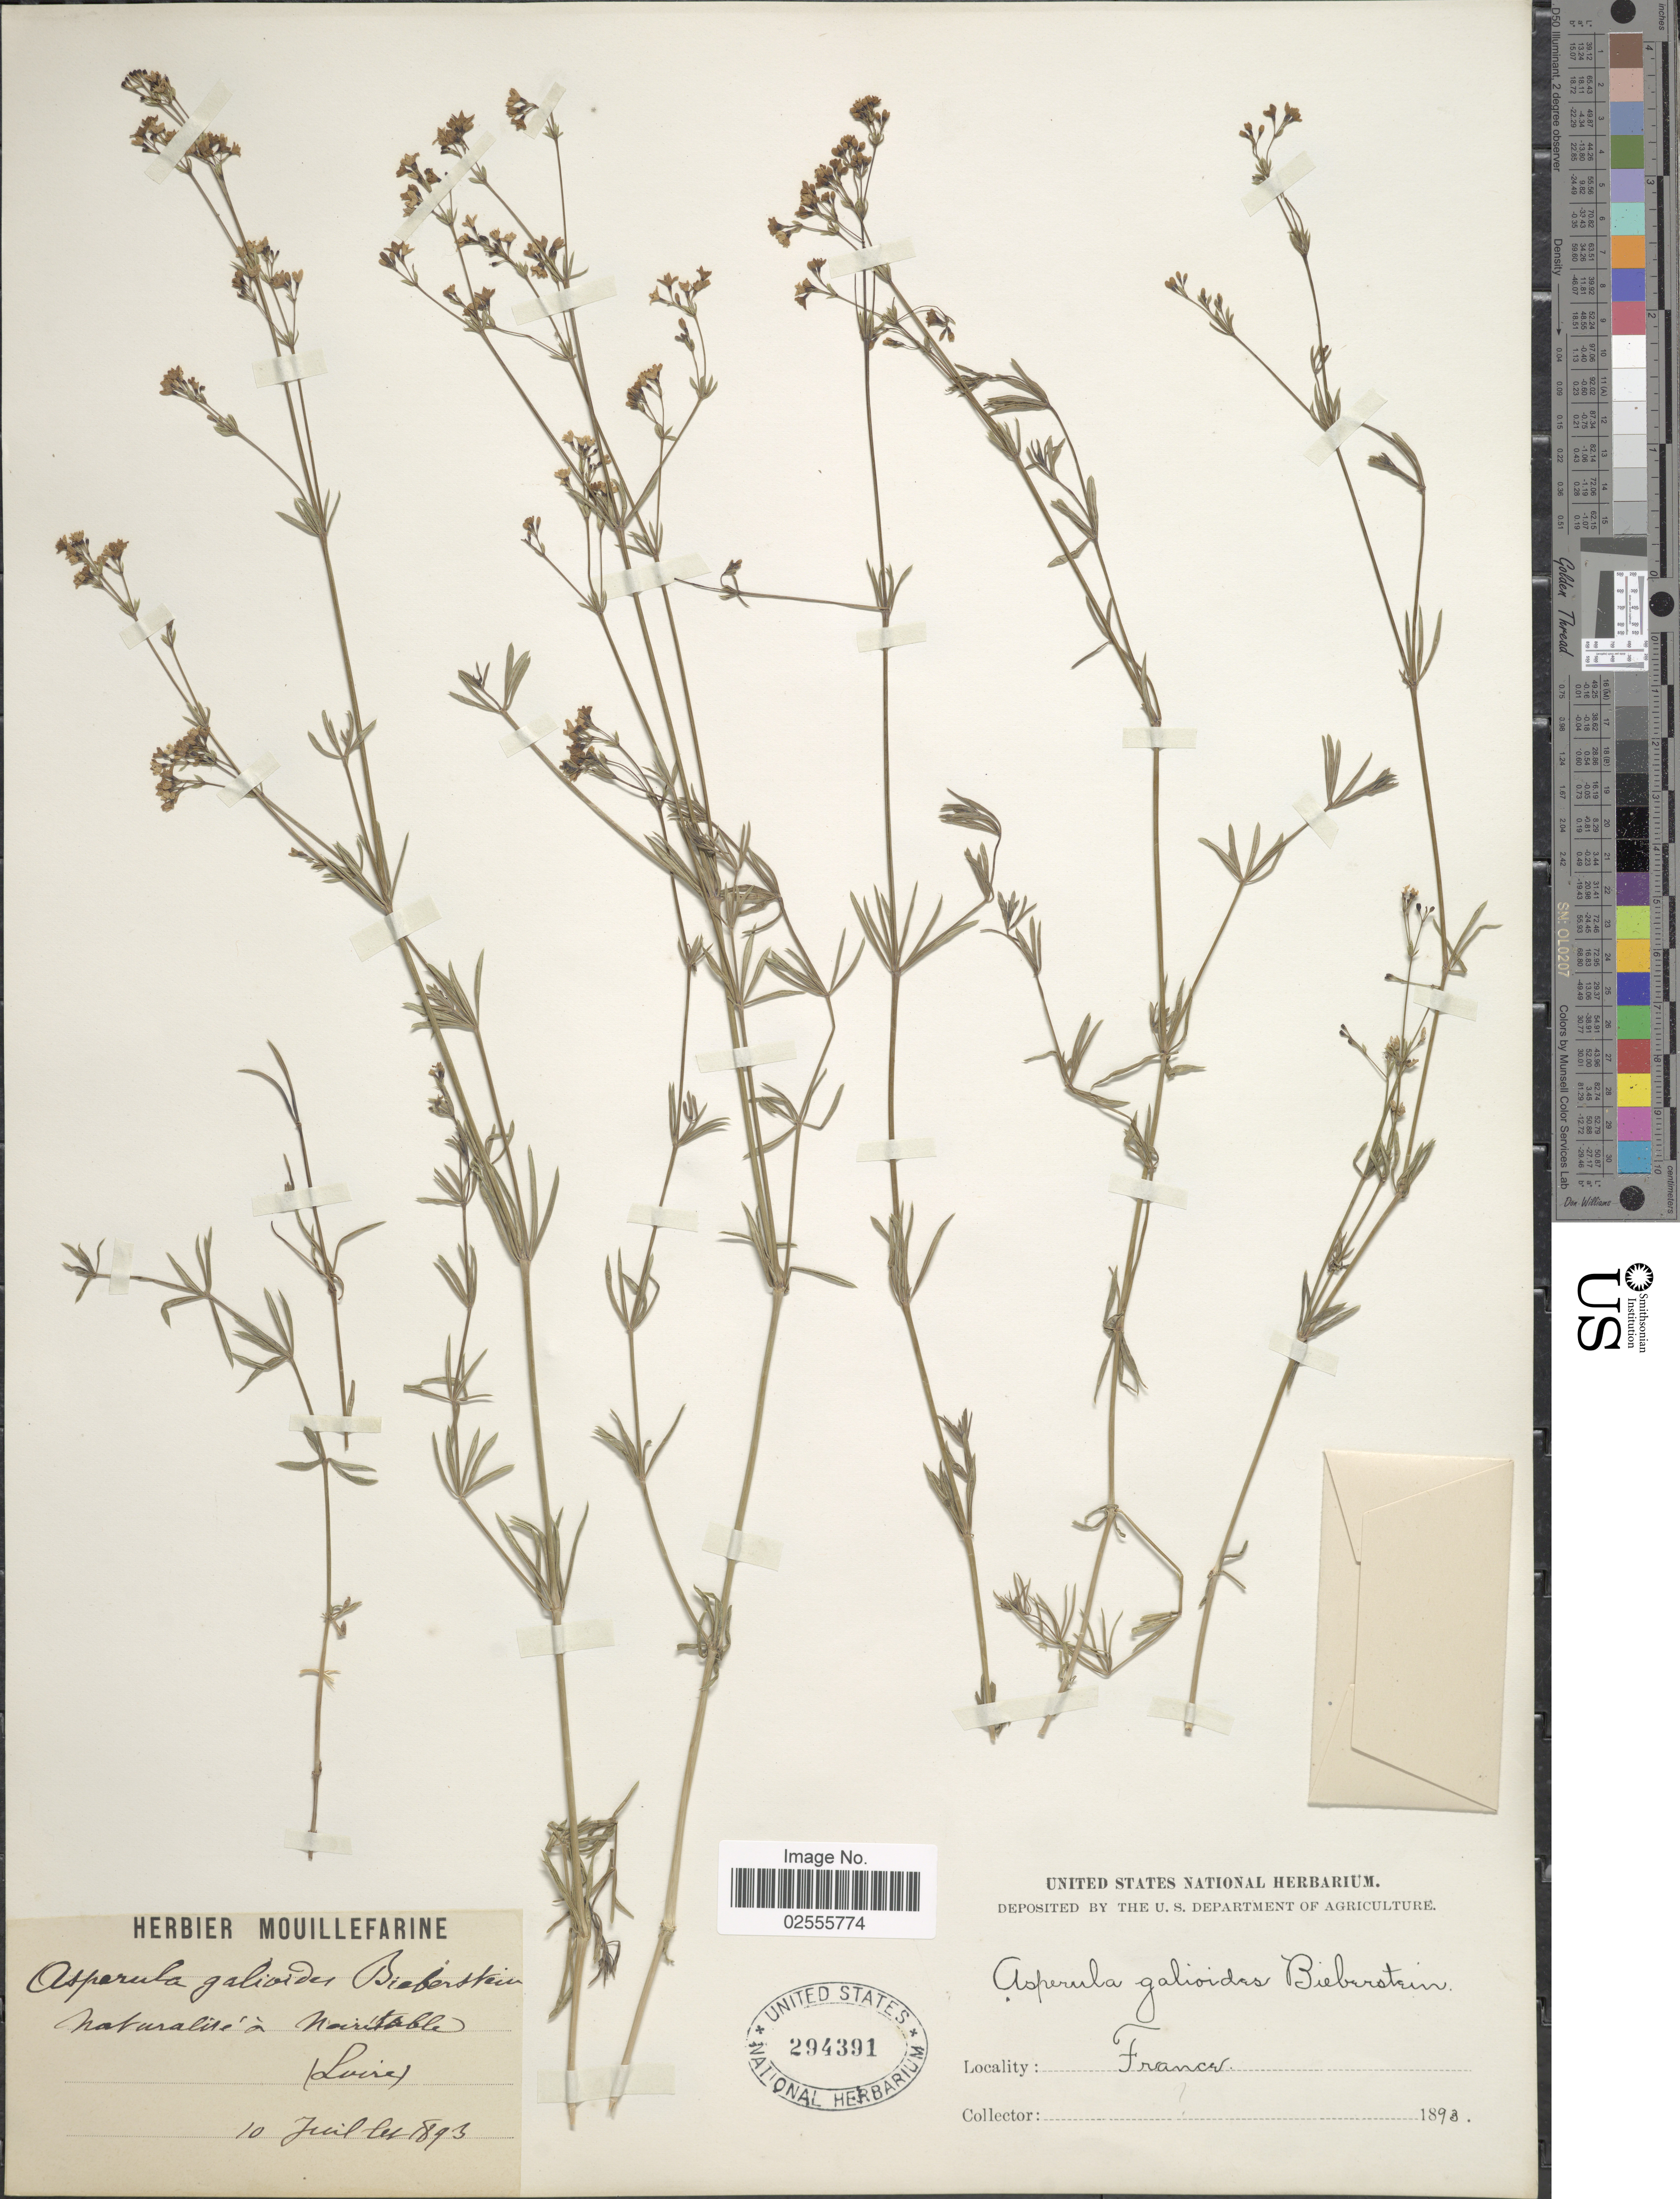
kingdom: Plantae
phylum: Tracheophyta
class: Magnoliopsida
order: Gentianales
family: Rubiaceae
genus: Asperula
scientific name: Asperula galioides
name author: M. Bieb.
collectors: A. Mouillefarine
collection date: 1893-07-10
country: France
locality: Naturalire a Naretable (Loire).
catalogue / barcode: US 294391